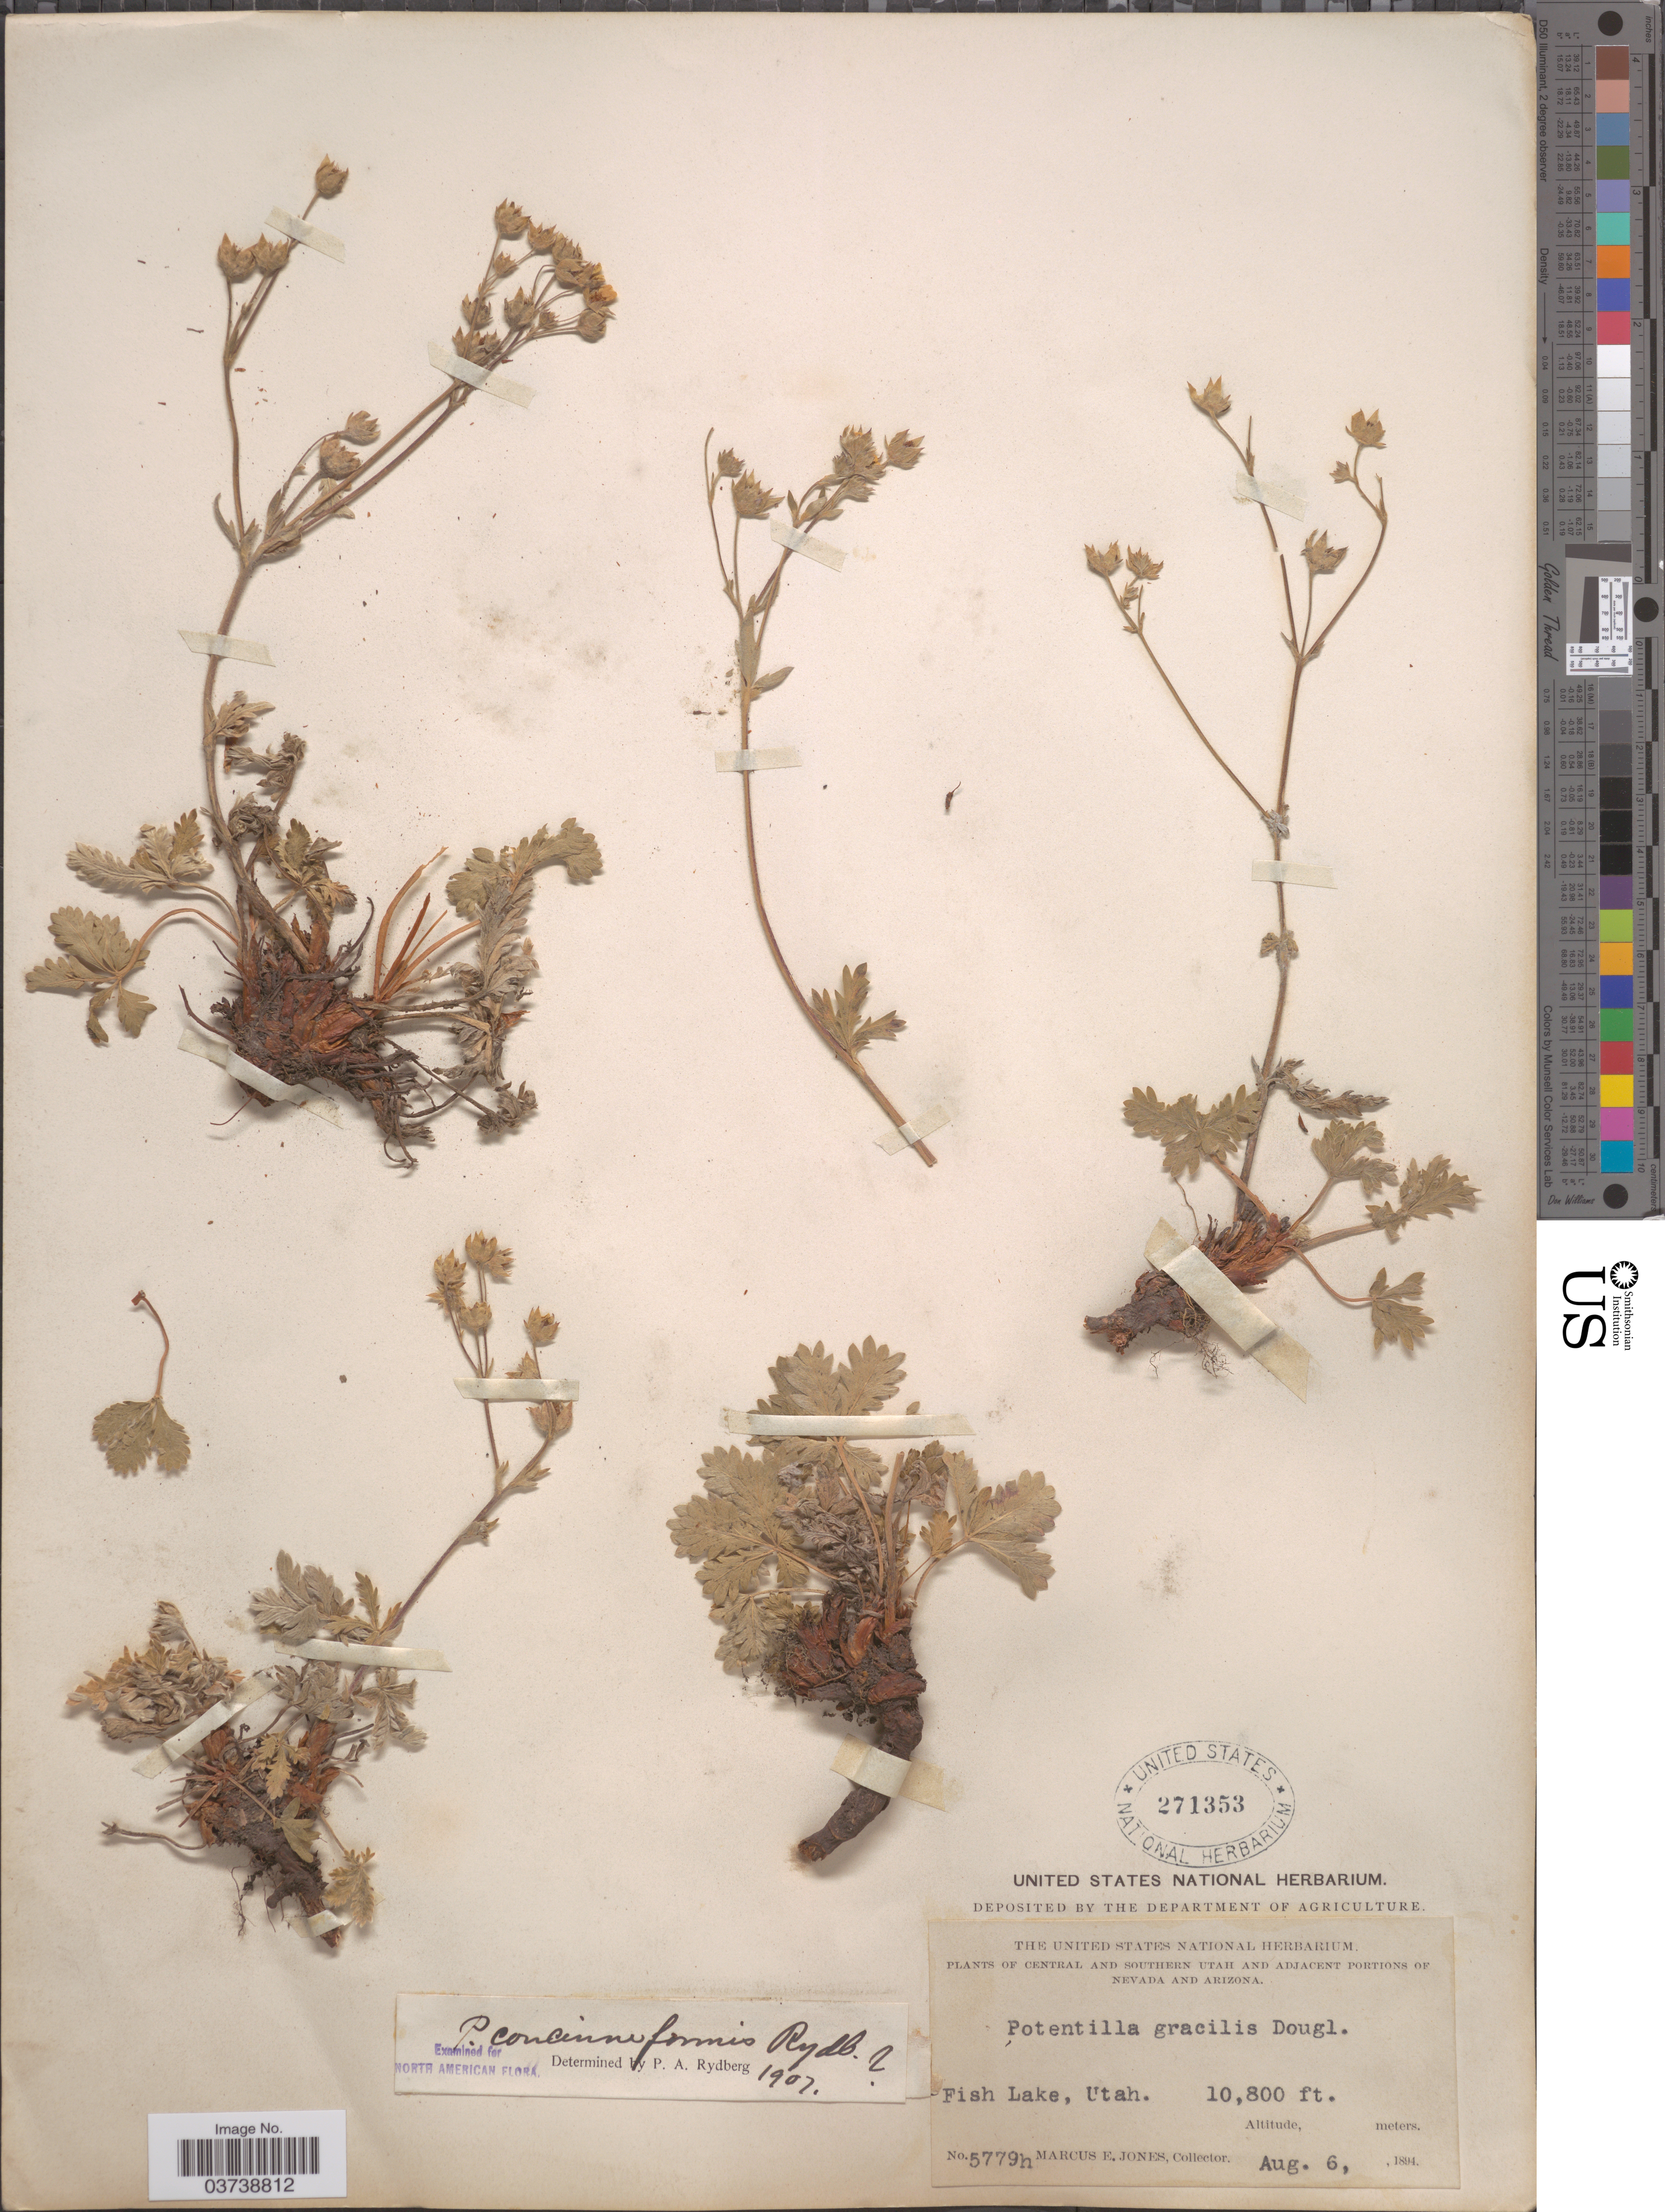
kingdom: Plantae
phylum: Tracheophyta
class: Magnoliopsida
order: Rosales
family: Rosaceae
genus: Potentilla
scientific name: Potentilla concinniformis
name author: Rydb.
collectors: M. E. Jones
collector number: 5779h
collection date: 1894-08-06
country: United States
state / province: Utah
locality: Central and Southern Utah. Fish Lake.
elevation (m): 3292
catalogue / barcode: US 271353